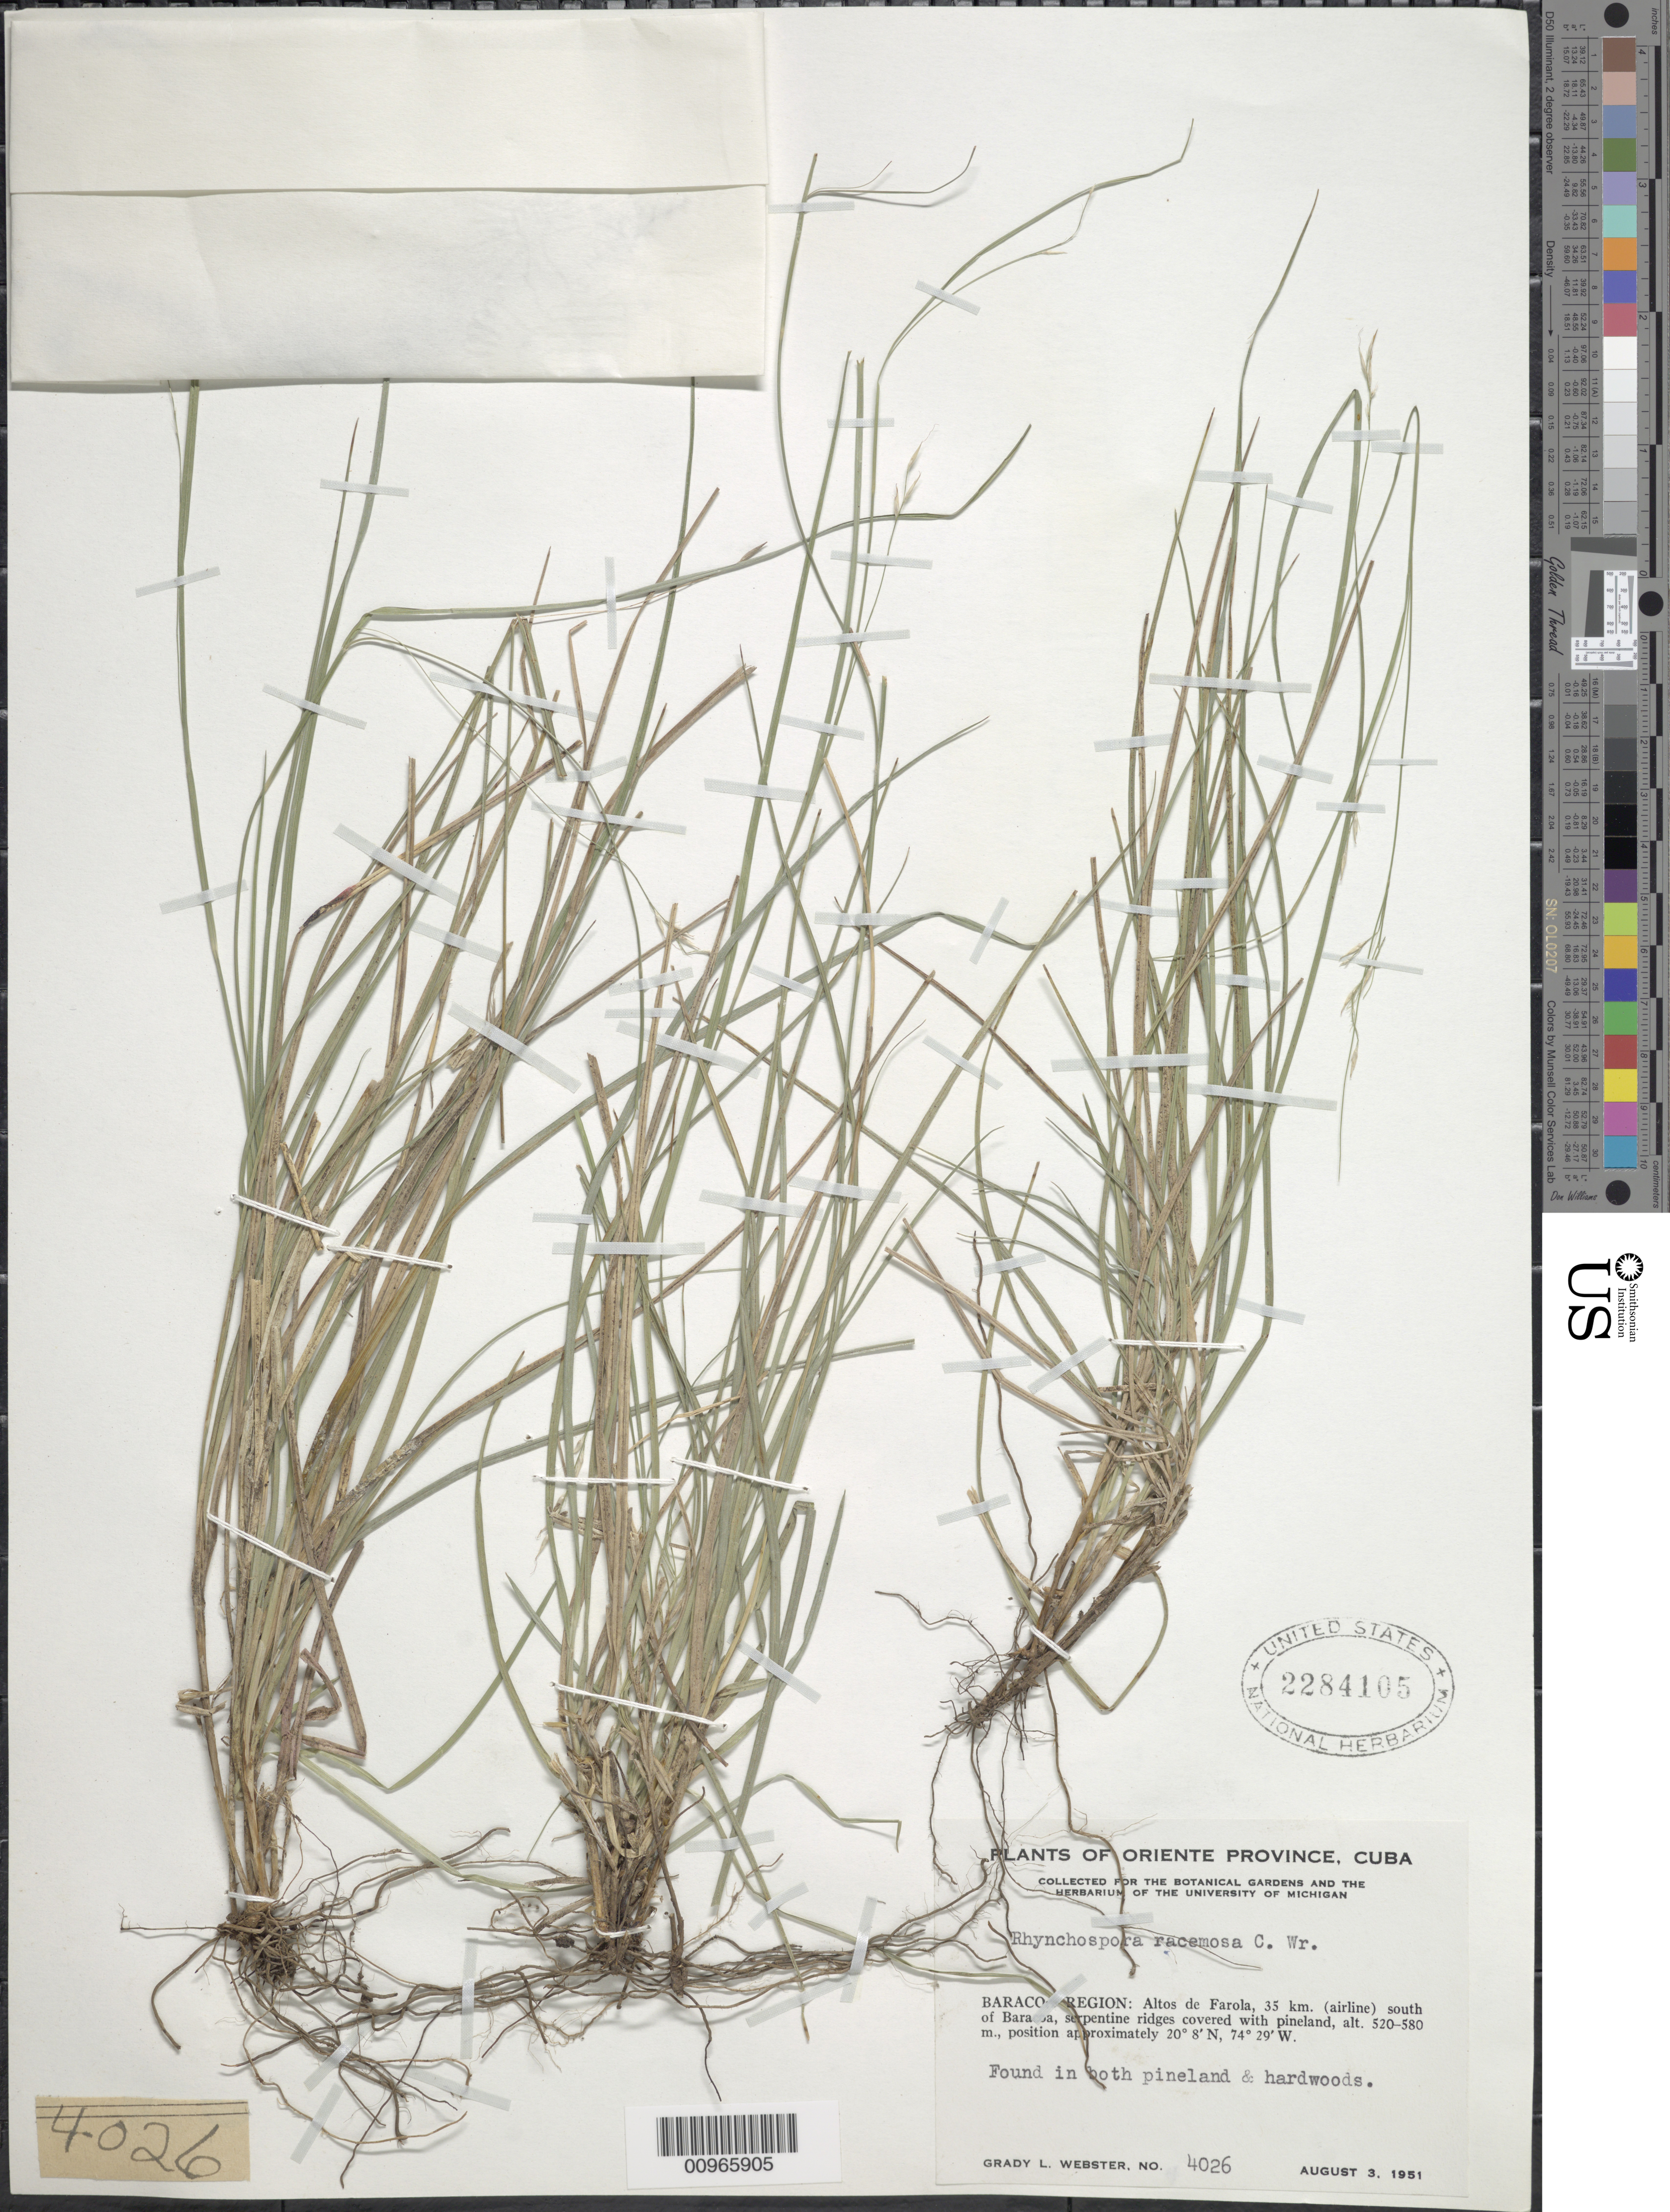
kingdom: Plantae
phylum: Tracheophyta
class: Liliopsida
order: Poales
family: Cyperaceae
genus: Rhynchospora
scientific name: Rhynchospora racemosa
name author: C. Wright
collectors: G. L. Webster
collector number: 4026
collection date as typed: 03 Aug 1951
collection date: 1951-08-03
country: Cuba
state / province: Guantanamo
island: Cuba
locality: Baracoa Region, Altos de Farola, 35 km (airline) south of Baracoa, serpentine ridges covered with pineland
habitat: Found in both pineland and hardwoods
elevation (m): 520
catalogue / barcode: US 2284105